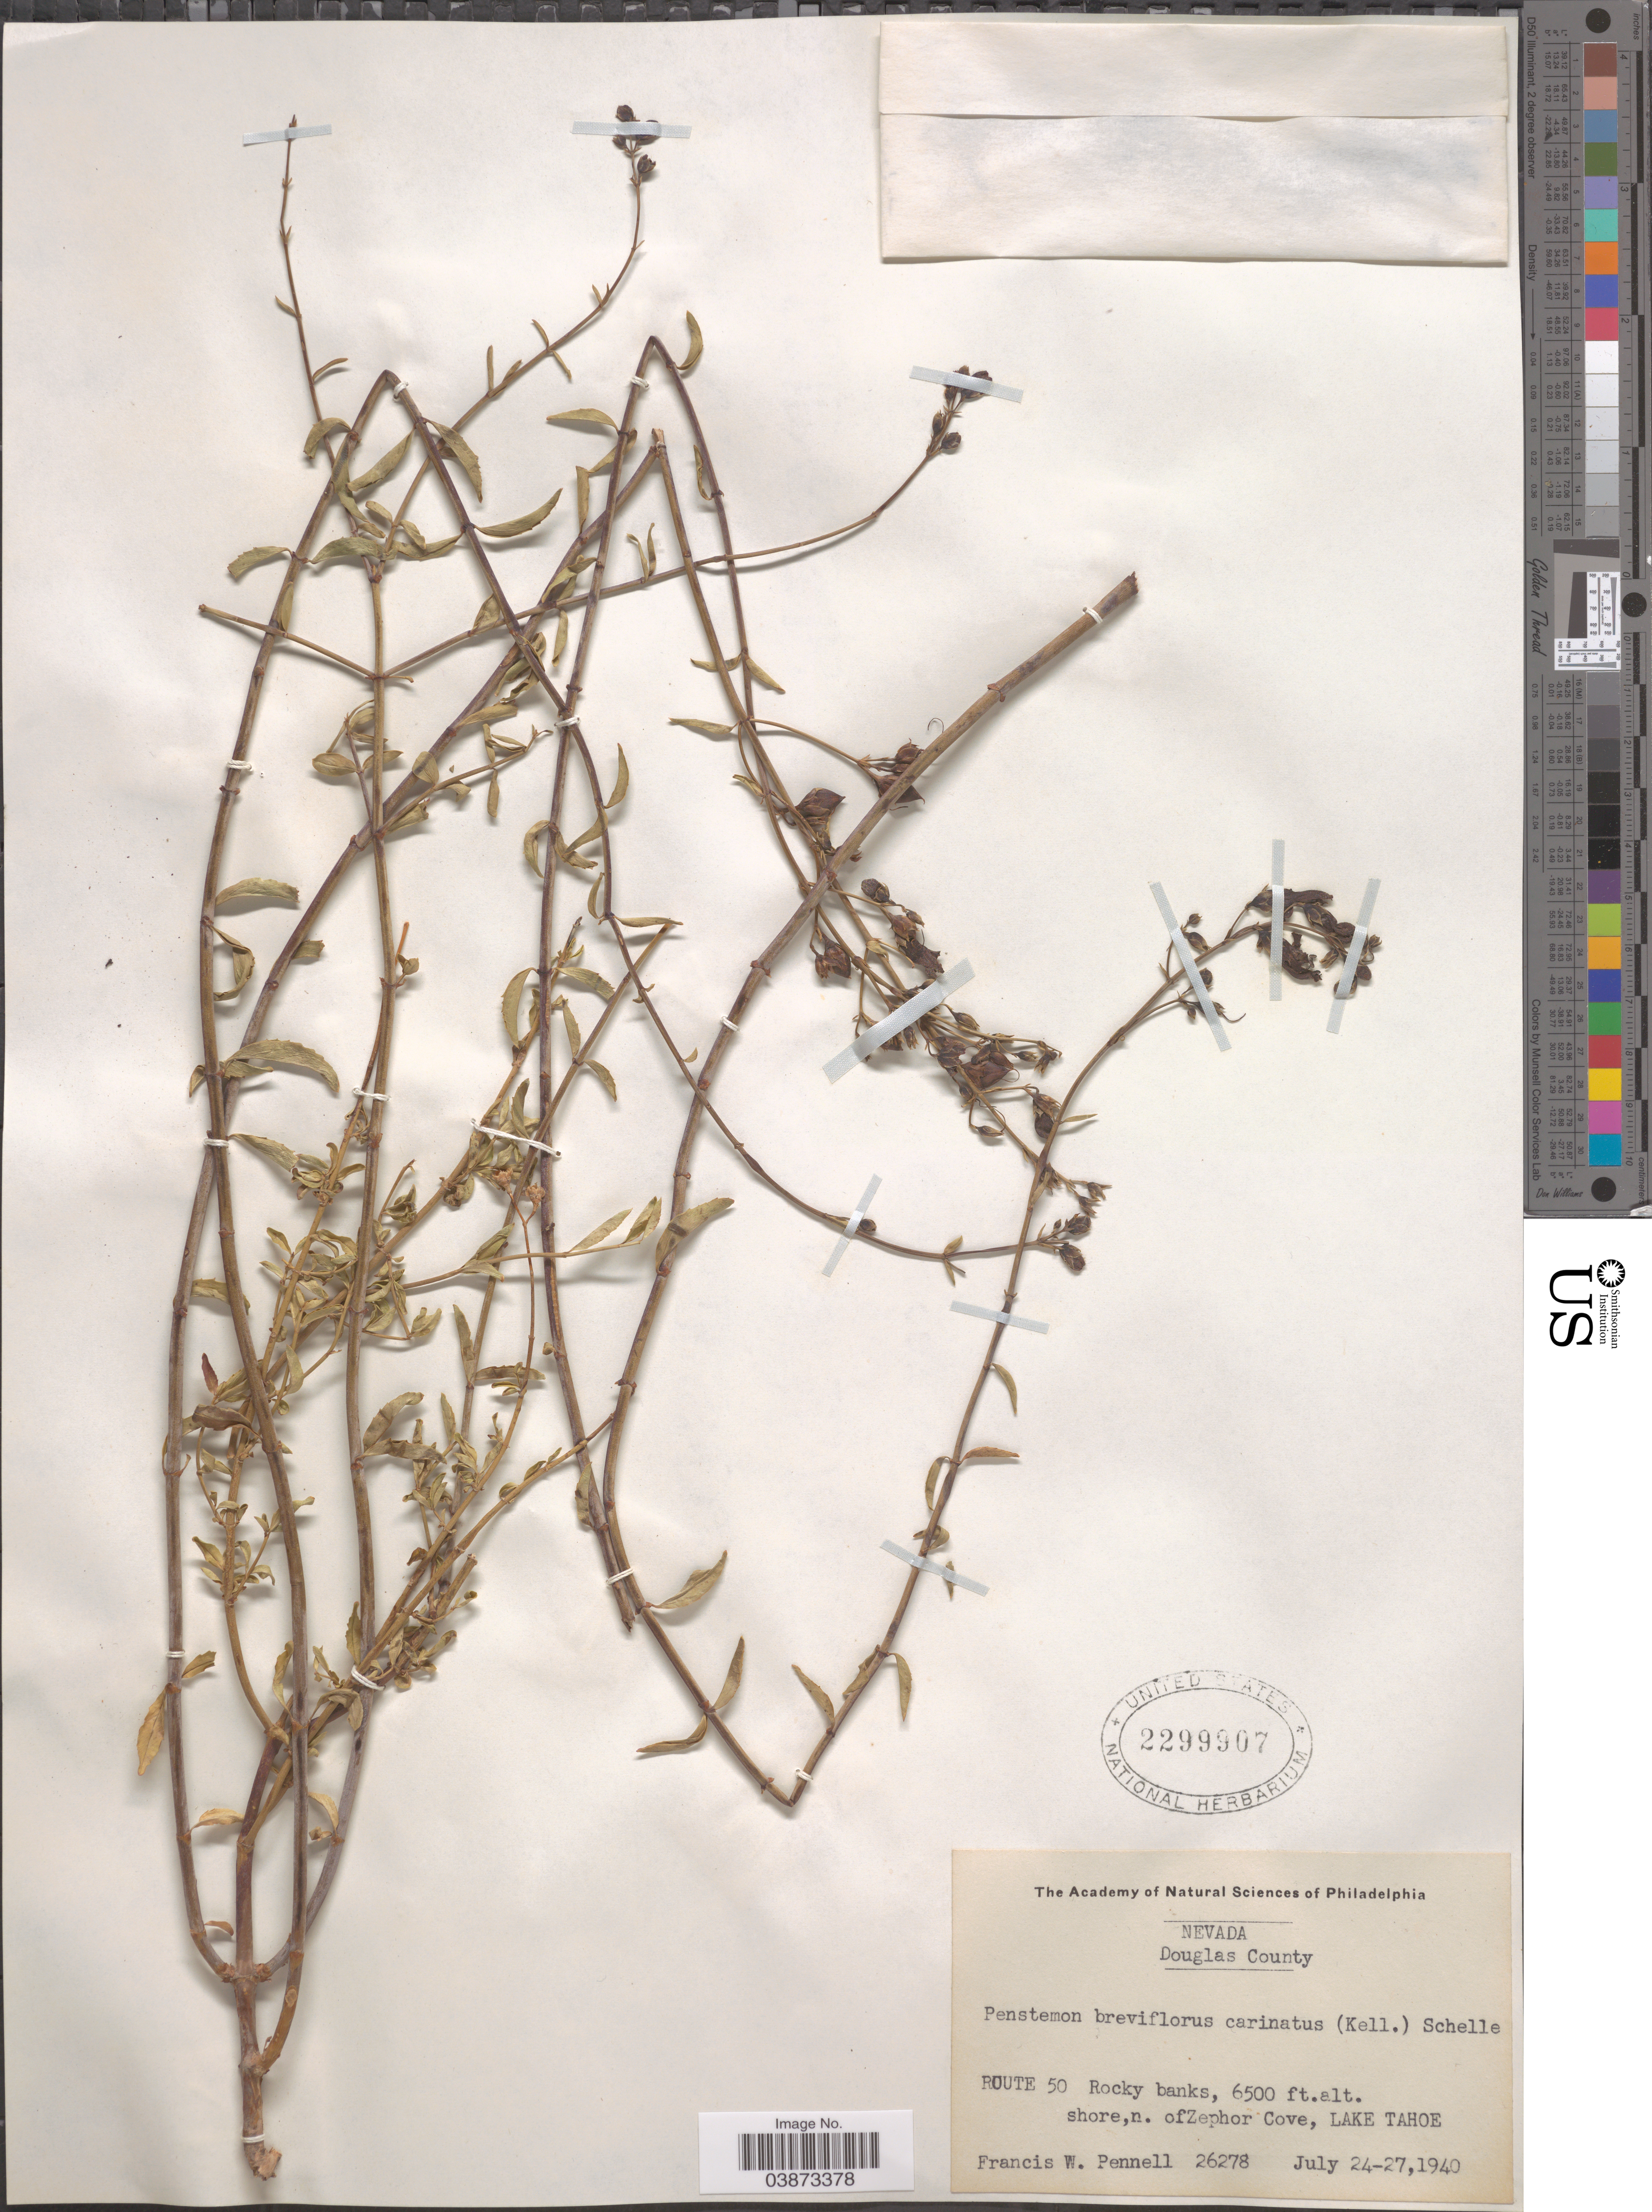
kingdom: Plantae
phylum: Tracheophyta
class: Magnoliopsida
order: Lamiales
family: Plantaginaceae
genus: Penstemon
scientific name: Penstemon breviflorus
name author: Lindl.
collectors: F. W. Pennell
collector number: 26278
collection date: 1940-07-24/1940-07-27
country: United States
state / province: Nevada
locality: Douglas County. Route 50. Rocky banks, shore, n. of Zephor Cove, Lake Tahoe.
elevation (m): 1981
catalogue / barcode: US 2299907